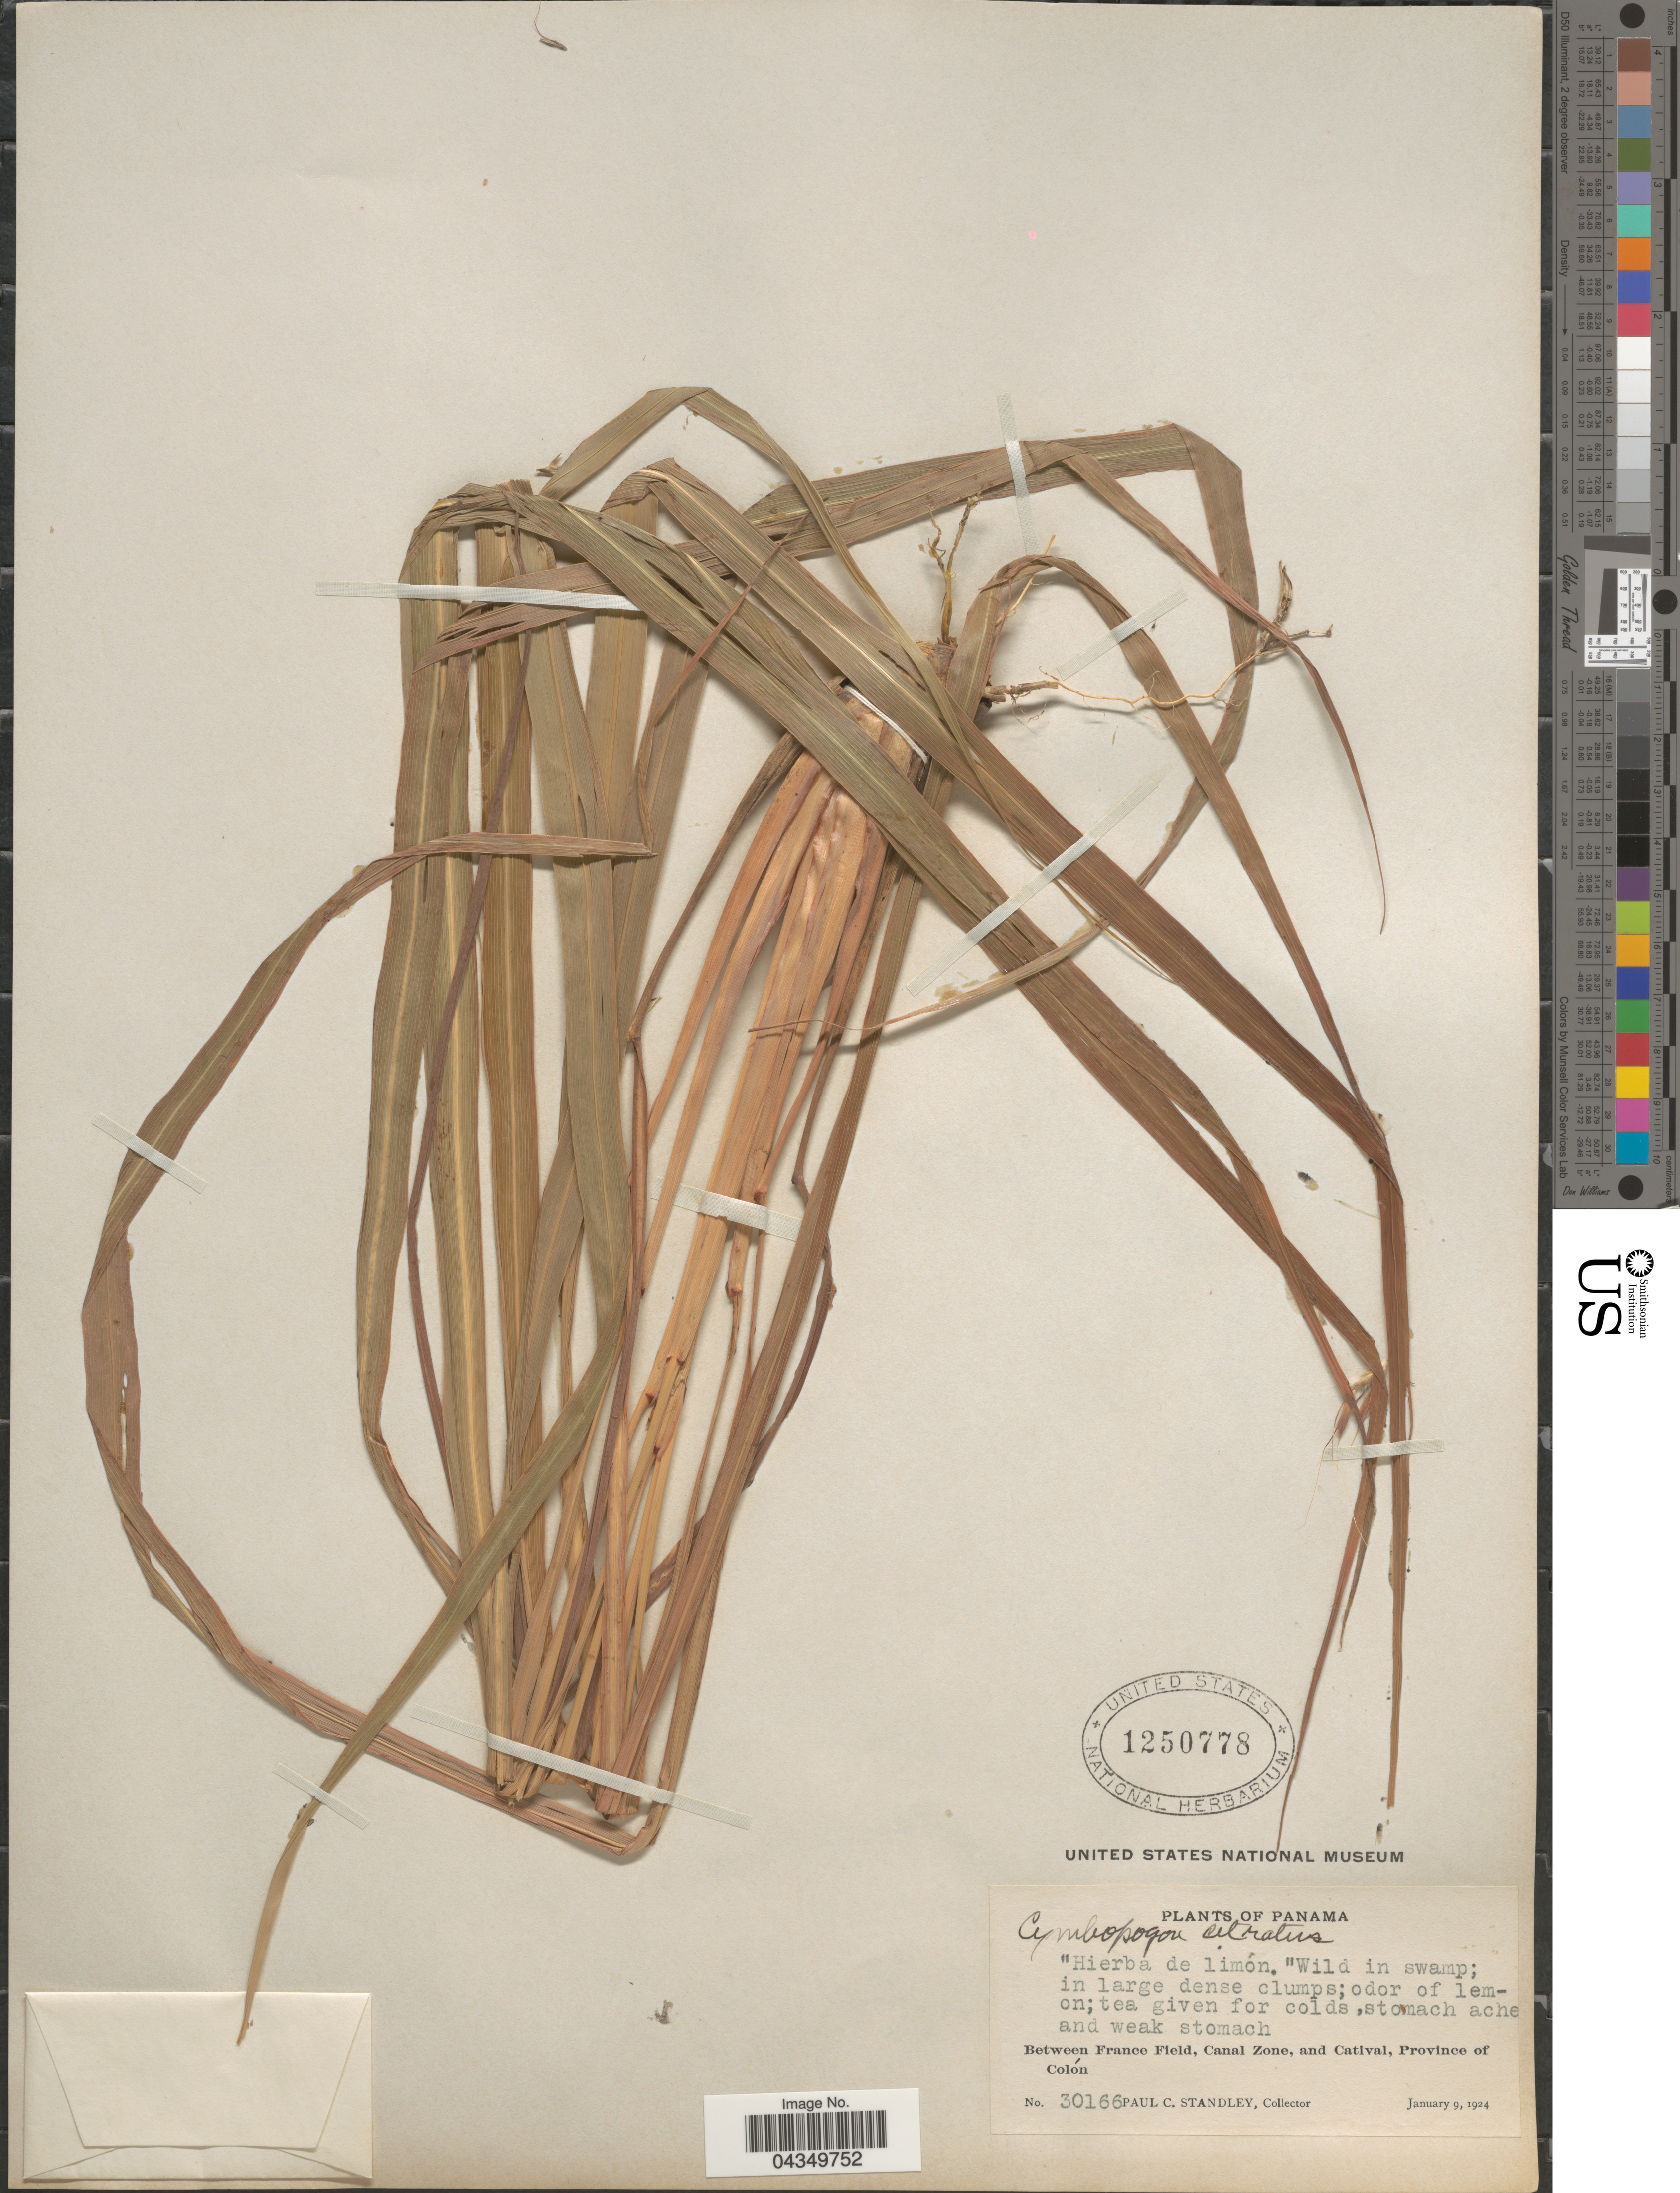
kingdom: Plantae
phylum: Tracheophyta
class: Liliopsida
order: Poales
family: Poaceae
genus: Cymbopogon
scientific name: Cymbopogon citratus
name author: (DC.) Stapf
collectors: P. C. Standley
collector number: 30166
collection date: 1924-01-09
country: Panama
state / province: Colón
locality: Between France Field, Canal Zone, and Catival.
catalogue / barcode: US 1250778